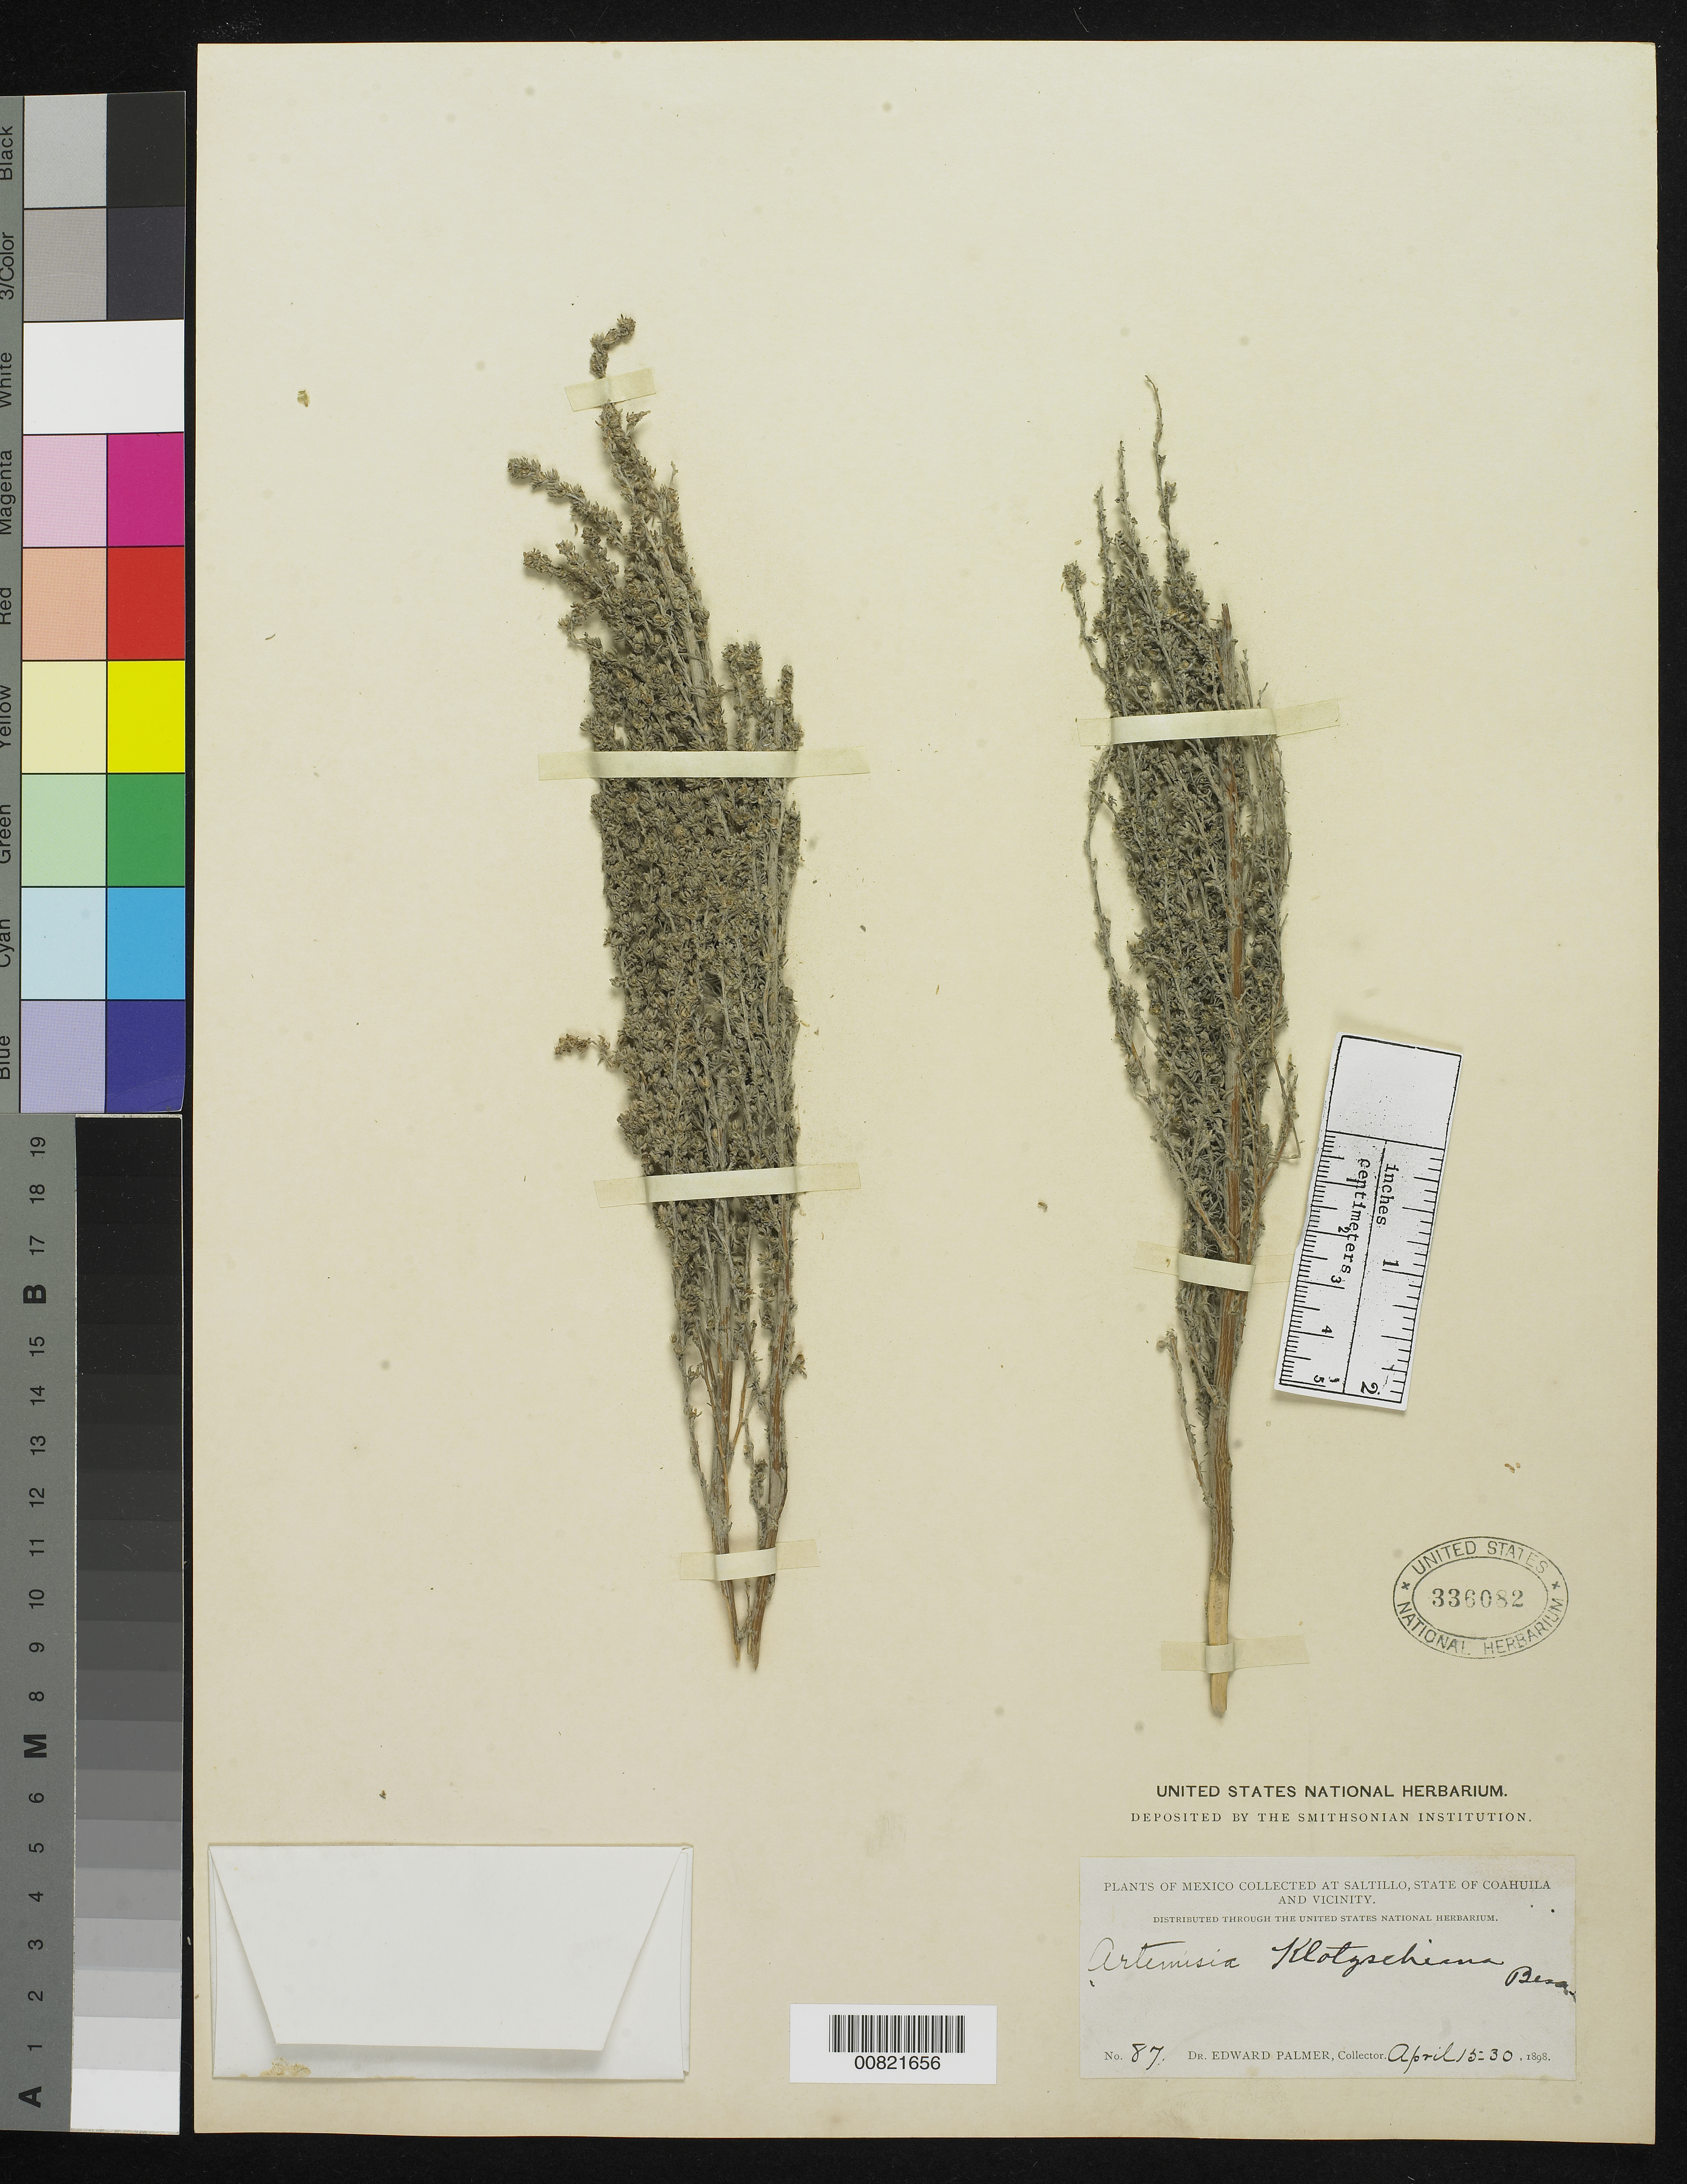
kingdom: Plantae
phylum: Tracheophyta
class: Magnoliopsida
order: Asterales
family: Asteraceae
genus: Artemisia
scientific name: Artemisia klotzchiana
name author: Besser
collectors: E. Palmer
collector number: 87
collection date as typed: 15 Apr 1898 to 30 Apr 1898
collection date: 1898-04-15/1898-04-30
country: Mexico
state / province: Coahuila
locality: Saltillo, Coahuila and vicinity.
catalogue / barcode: US 336082